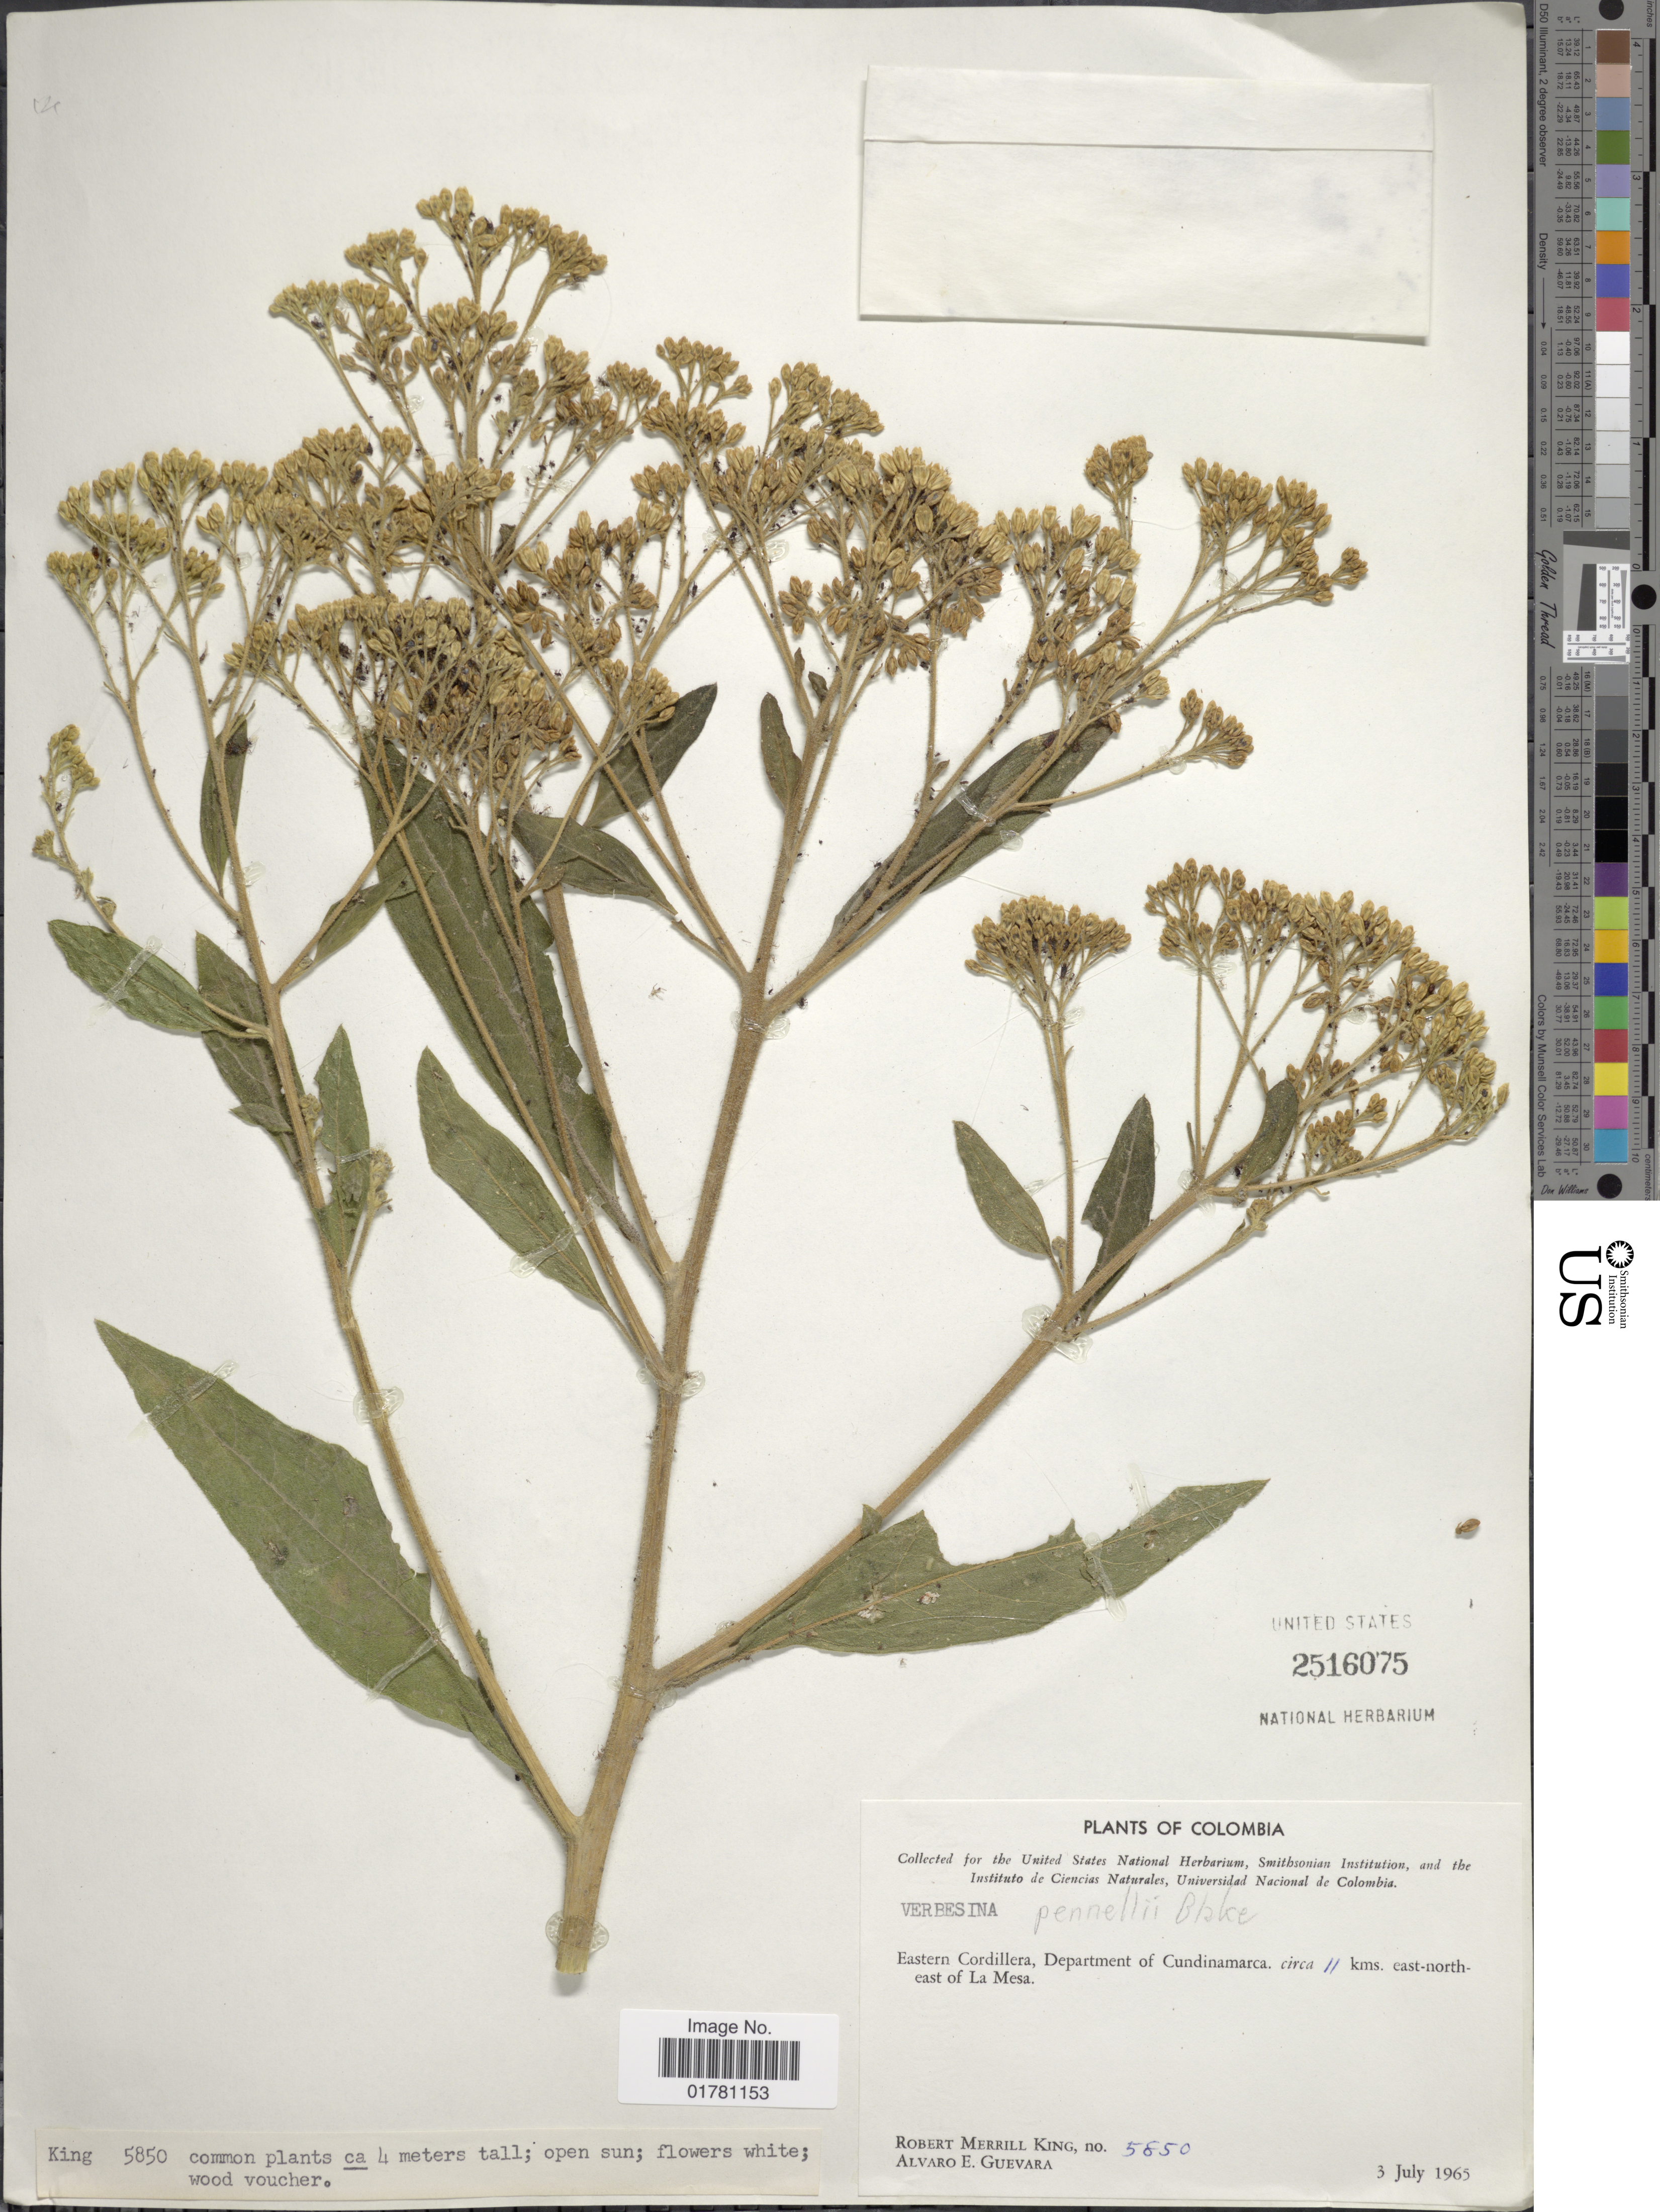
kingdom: Plantae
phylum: Tracheophyta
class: Magnoliopsida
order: Asterales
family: Asteraceae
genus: Verbesina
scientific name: Verbesina pennellii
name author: S.F. Blake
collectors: R. M. King & A. E. Guevara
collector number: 5850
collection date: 1965-07-03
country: Colombia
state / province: Cundinamarca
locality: Eastern Cordillera, Department of Cundinamarca, circa 11 kms east-north- east of La Mesa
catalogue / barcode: US 2516075